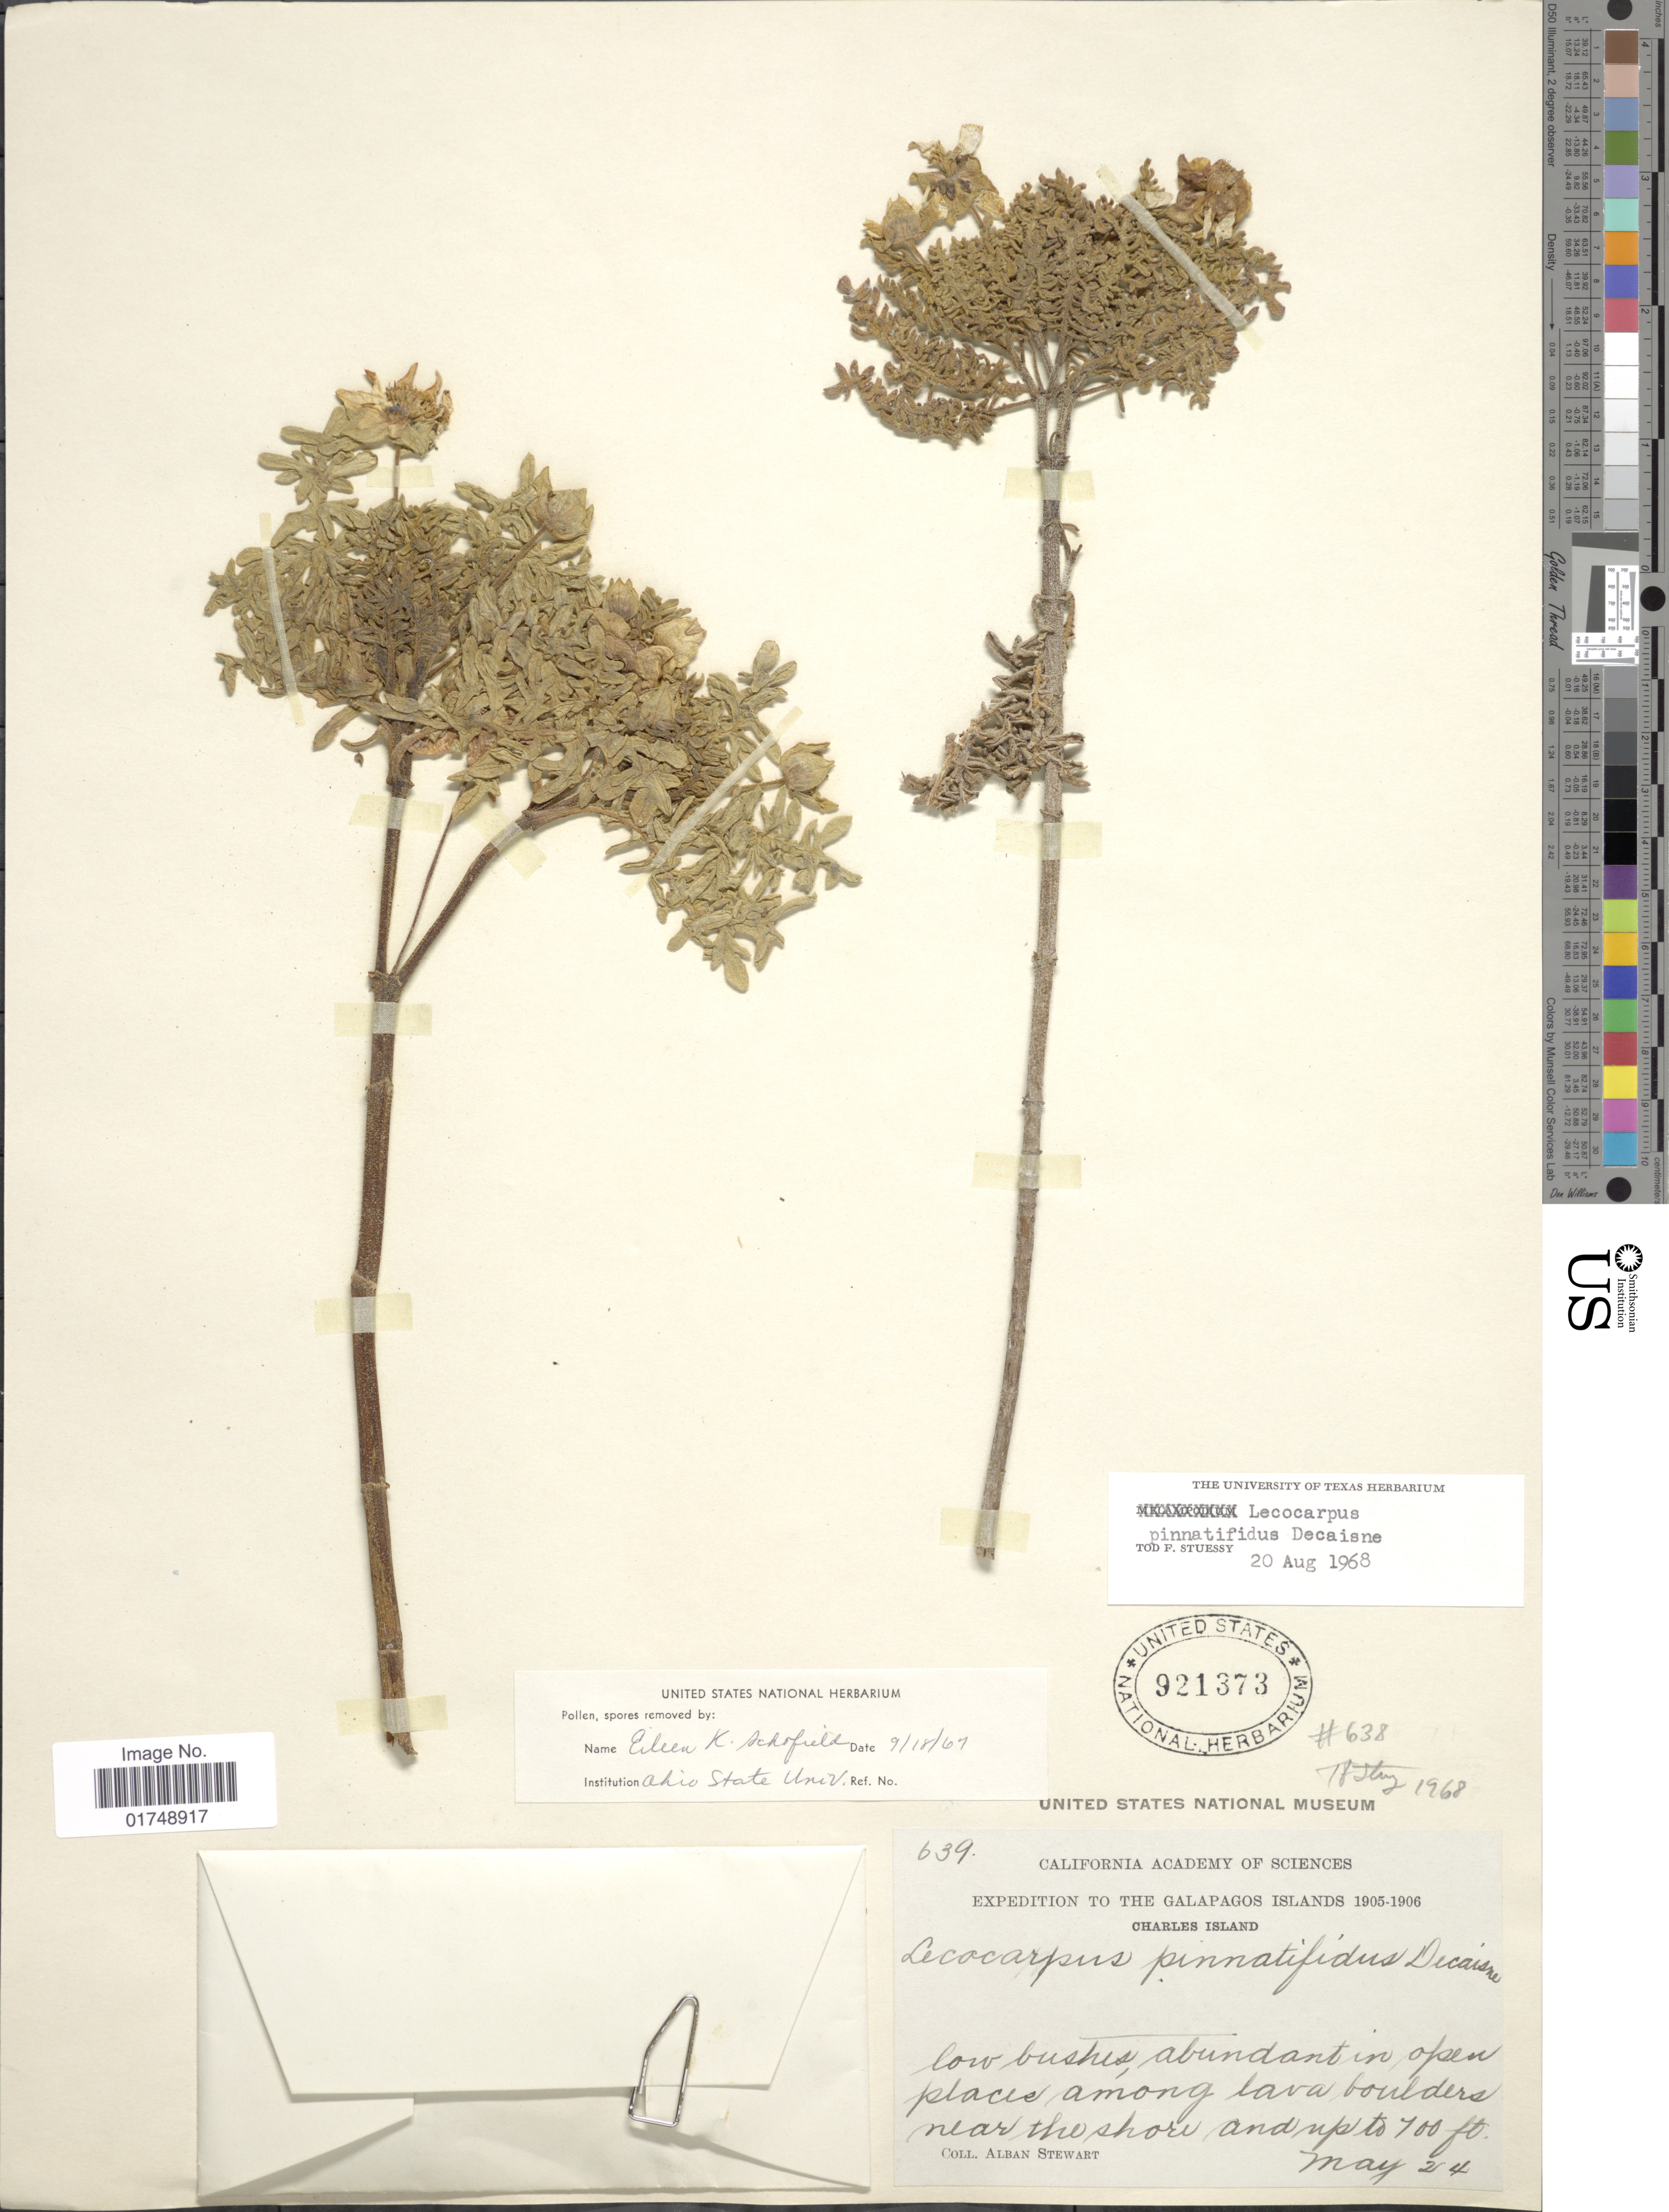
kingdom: Plantae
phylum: Tracheophyta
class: Magnoliopsida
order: Asterales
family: Asteraceae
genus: Lecocarpus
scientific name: Lecocarpus pinnatifidus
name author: Decne.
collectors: A. Stewart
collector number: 639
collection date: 1905-05-24/1906-05-24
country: Ecuador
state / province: Colón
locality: Galapagos Islands. Charles Island, among lava bouldes near the shore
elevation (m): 213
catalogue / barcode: US 921373